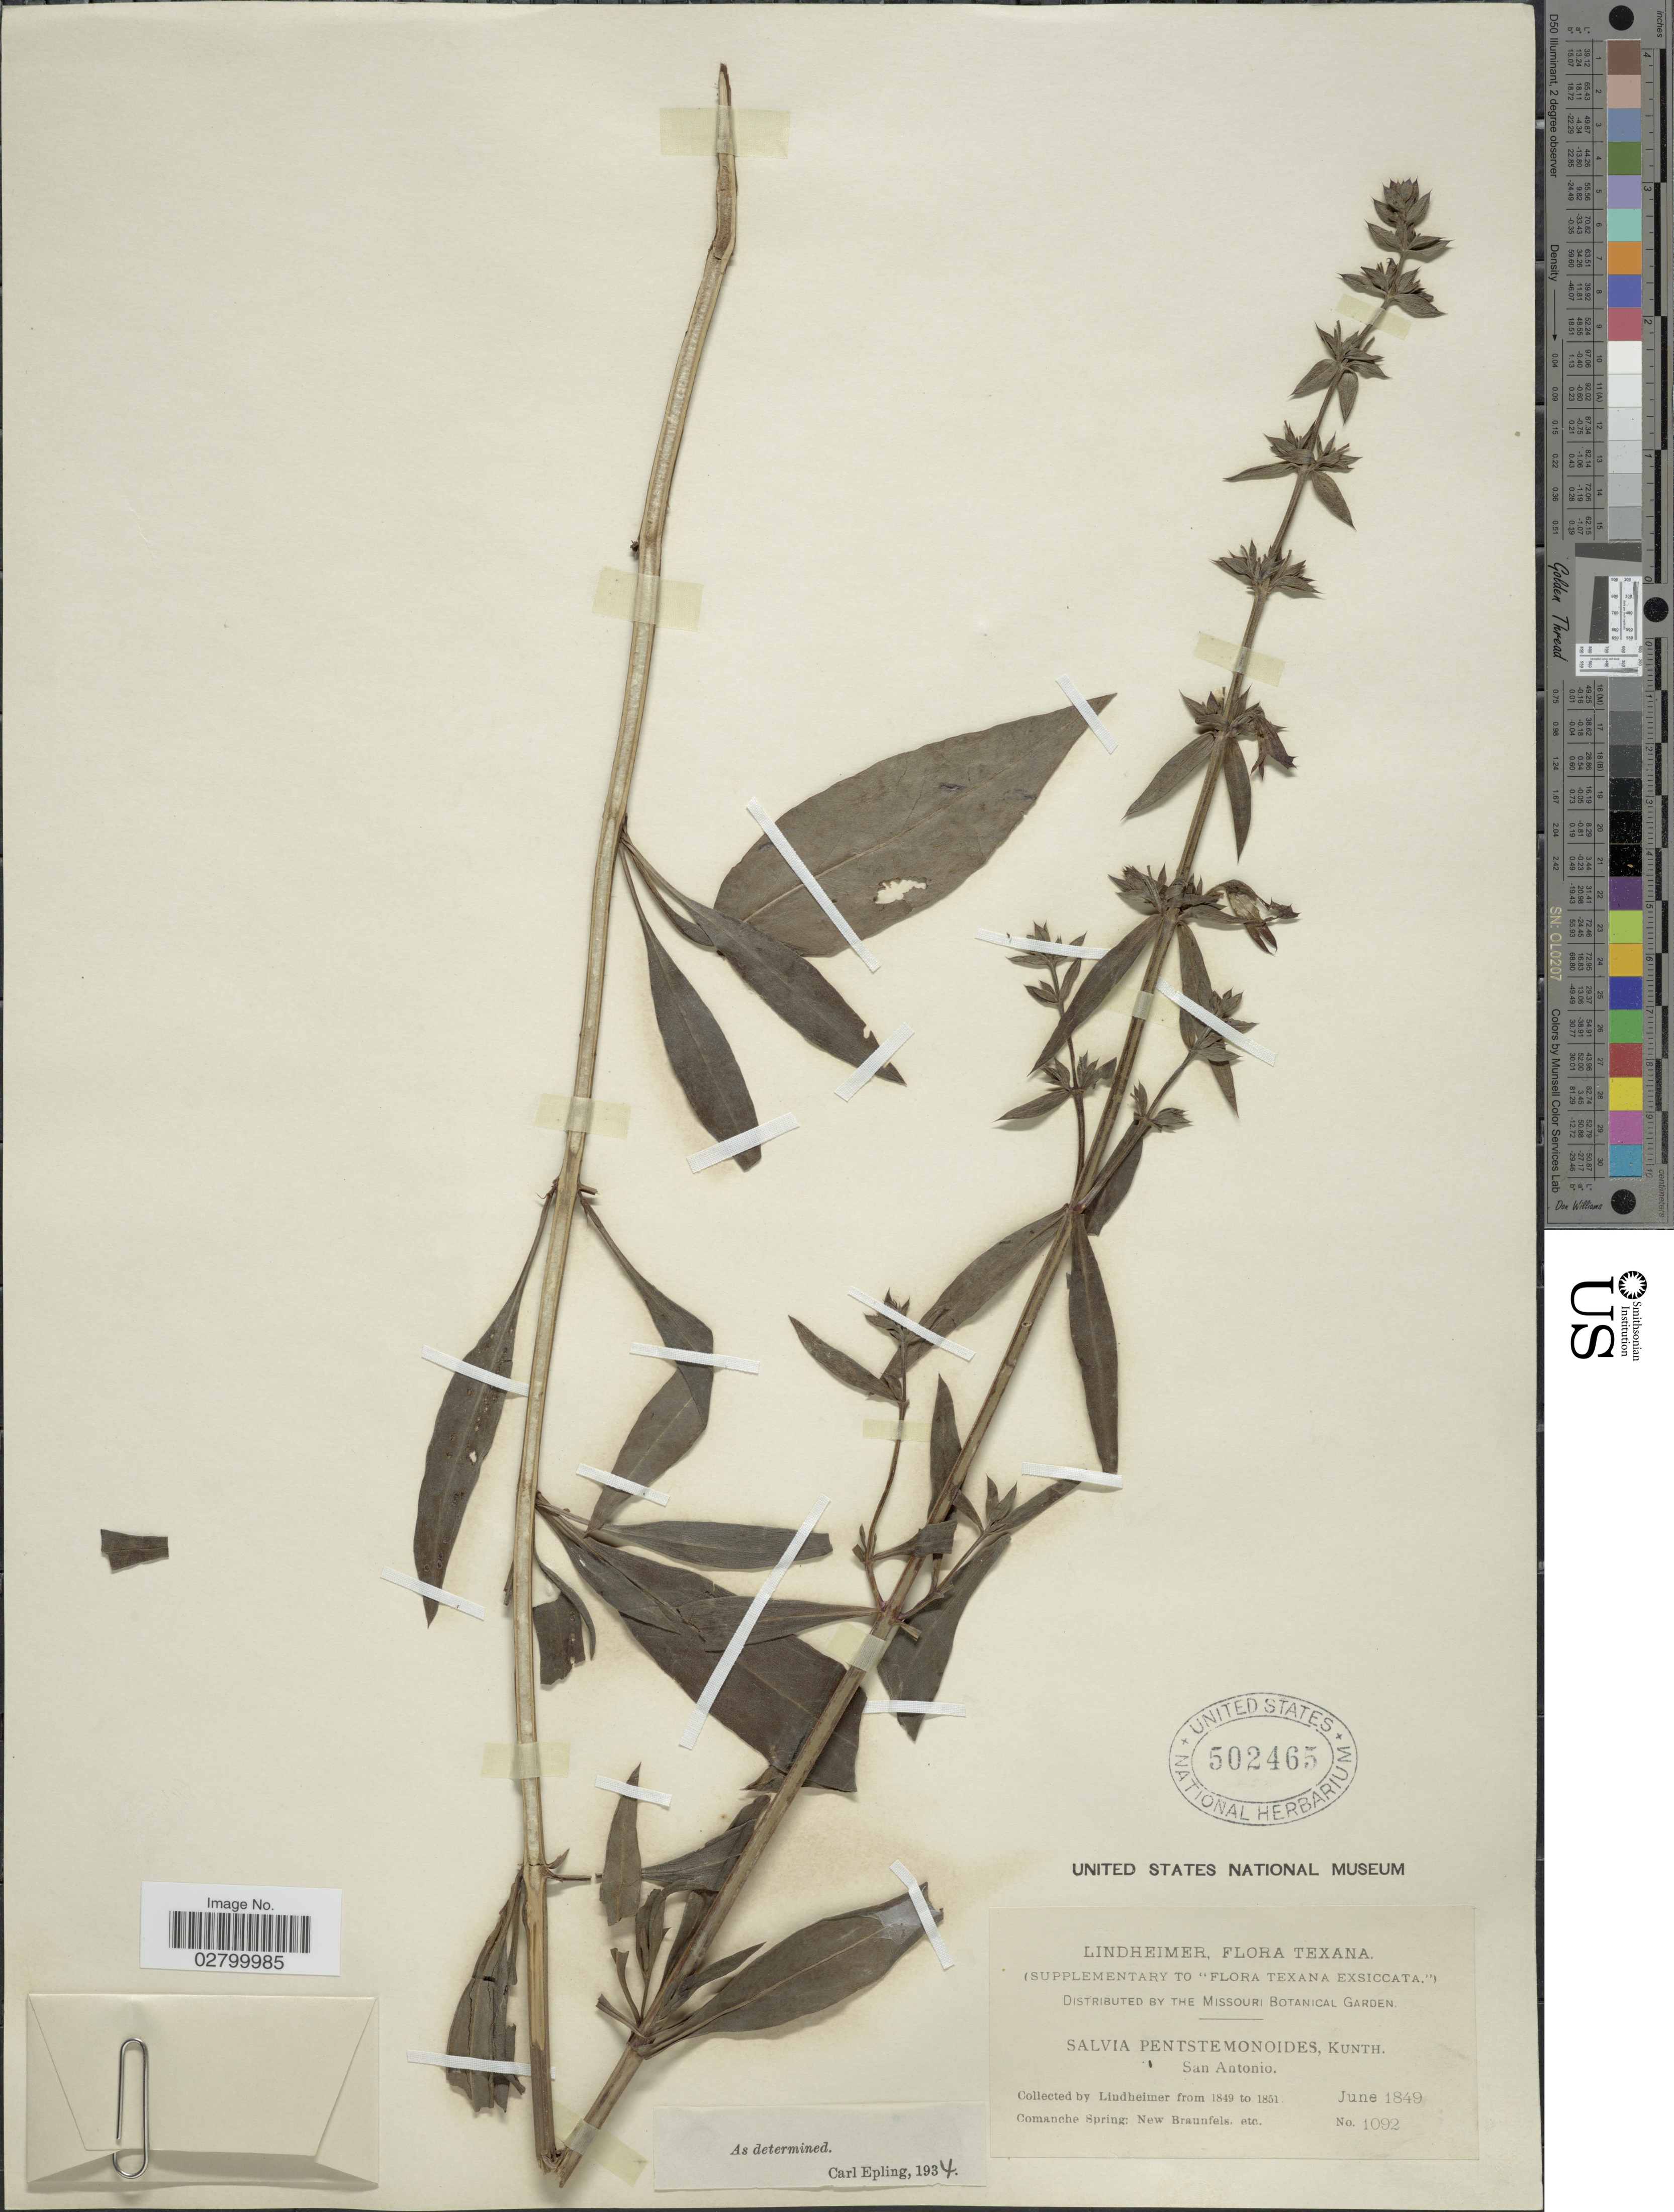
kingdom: Plantae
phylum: Tracheophyta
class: Magnoliopsida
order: Lamiales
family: Lamiaceae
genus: Salvia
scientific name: Salvia pentstemonoides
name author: K. Koch & C.D. Bouché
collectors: -. Lindheimer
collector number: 1092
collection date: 1849-06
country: United States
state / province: Texas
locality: Texana. San Antonio. Comanche Spring: New Braunfels, etc.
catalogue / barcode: US 502465